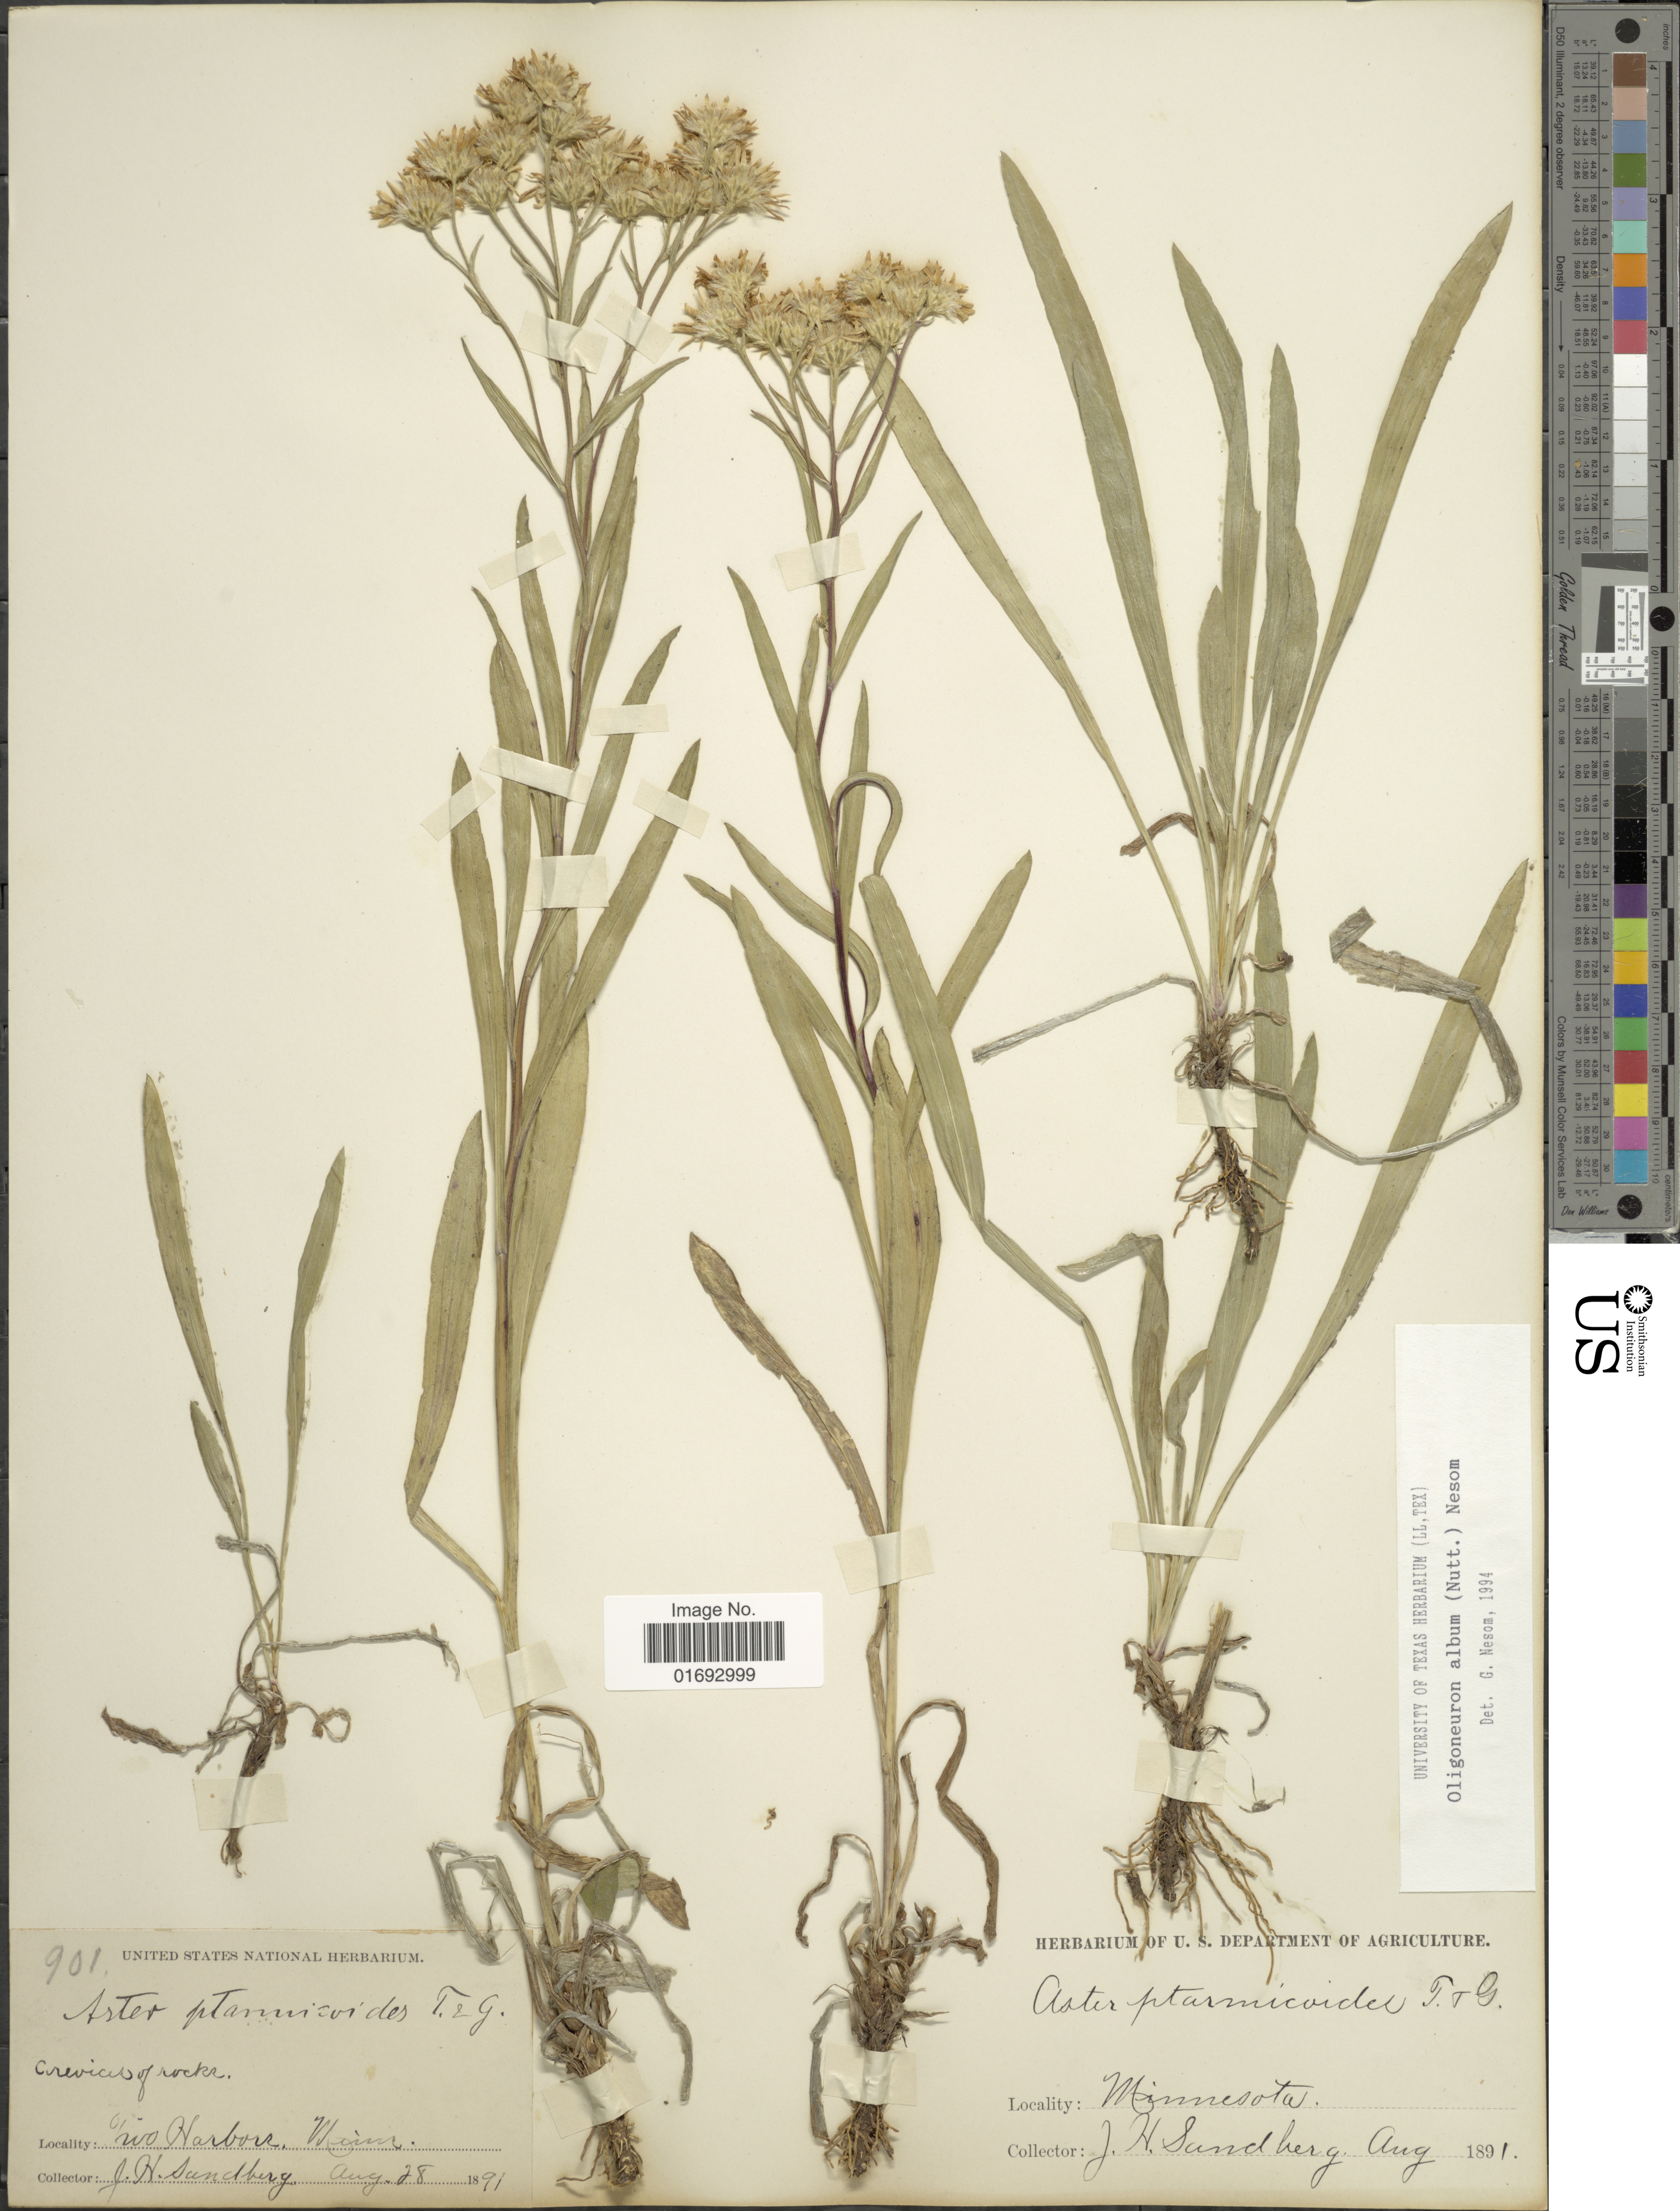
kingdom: Plantae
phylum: Tracheophyta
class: Magnoliopsida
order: Asterales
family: Asteraceae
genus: Oligoneuron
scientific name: Oligoneuron album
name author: (Nutt.) G.L. Nesom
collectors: J. H. Sandberg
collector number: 901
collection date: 1891-08-28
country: United States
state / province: Minnesota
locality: Crevices of rocks, Two Harborr